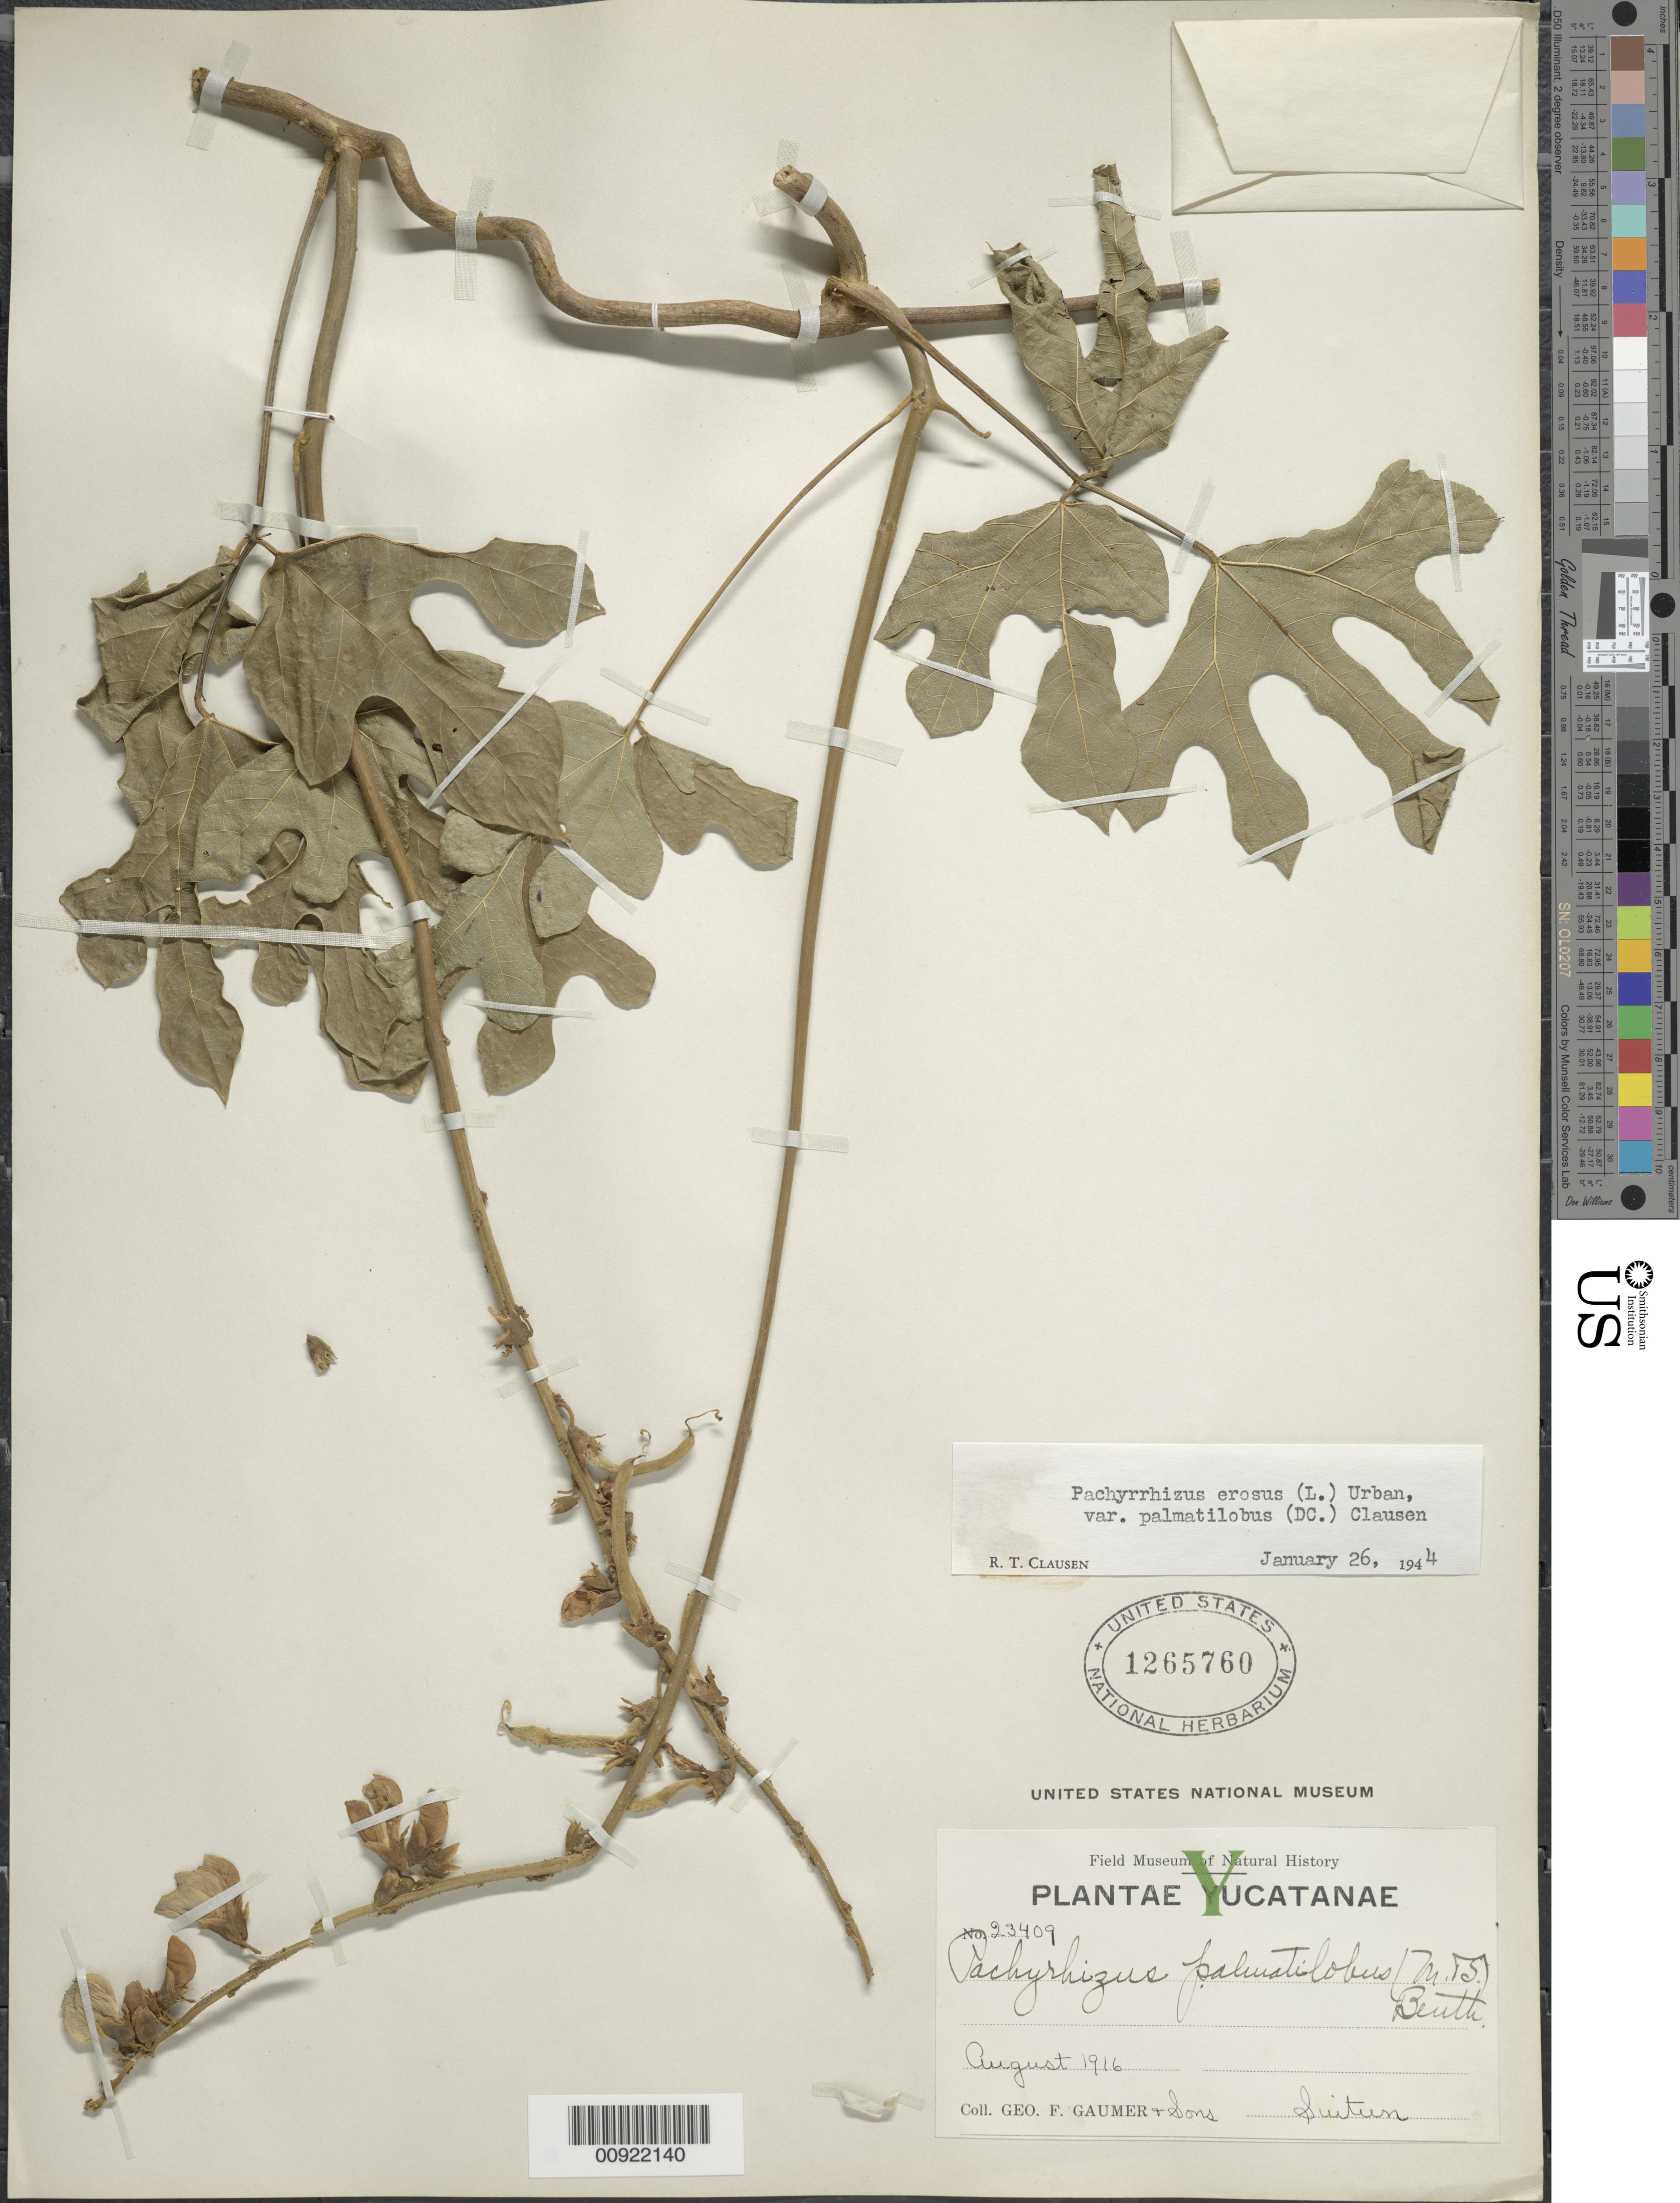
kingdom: Plantae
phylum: Tracheophyta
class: Magnoliopsida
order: Fabales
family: Fabaceae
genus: Pachyrhizus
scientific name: Pachyrhizus erosus var. palmatilobus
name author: (L.) Urb.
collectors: G. F. Gaumer & et al.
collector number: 23409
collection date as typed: Aug 1916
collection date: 1916-08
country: Mexico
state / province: Yucatán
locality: Suitun.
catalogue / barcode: US 1265760